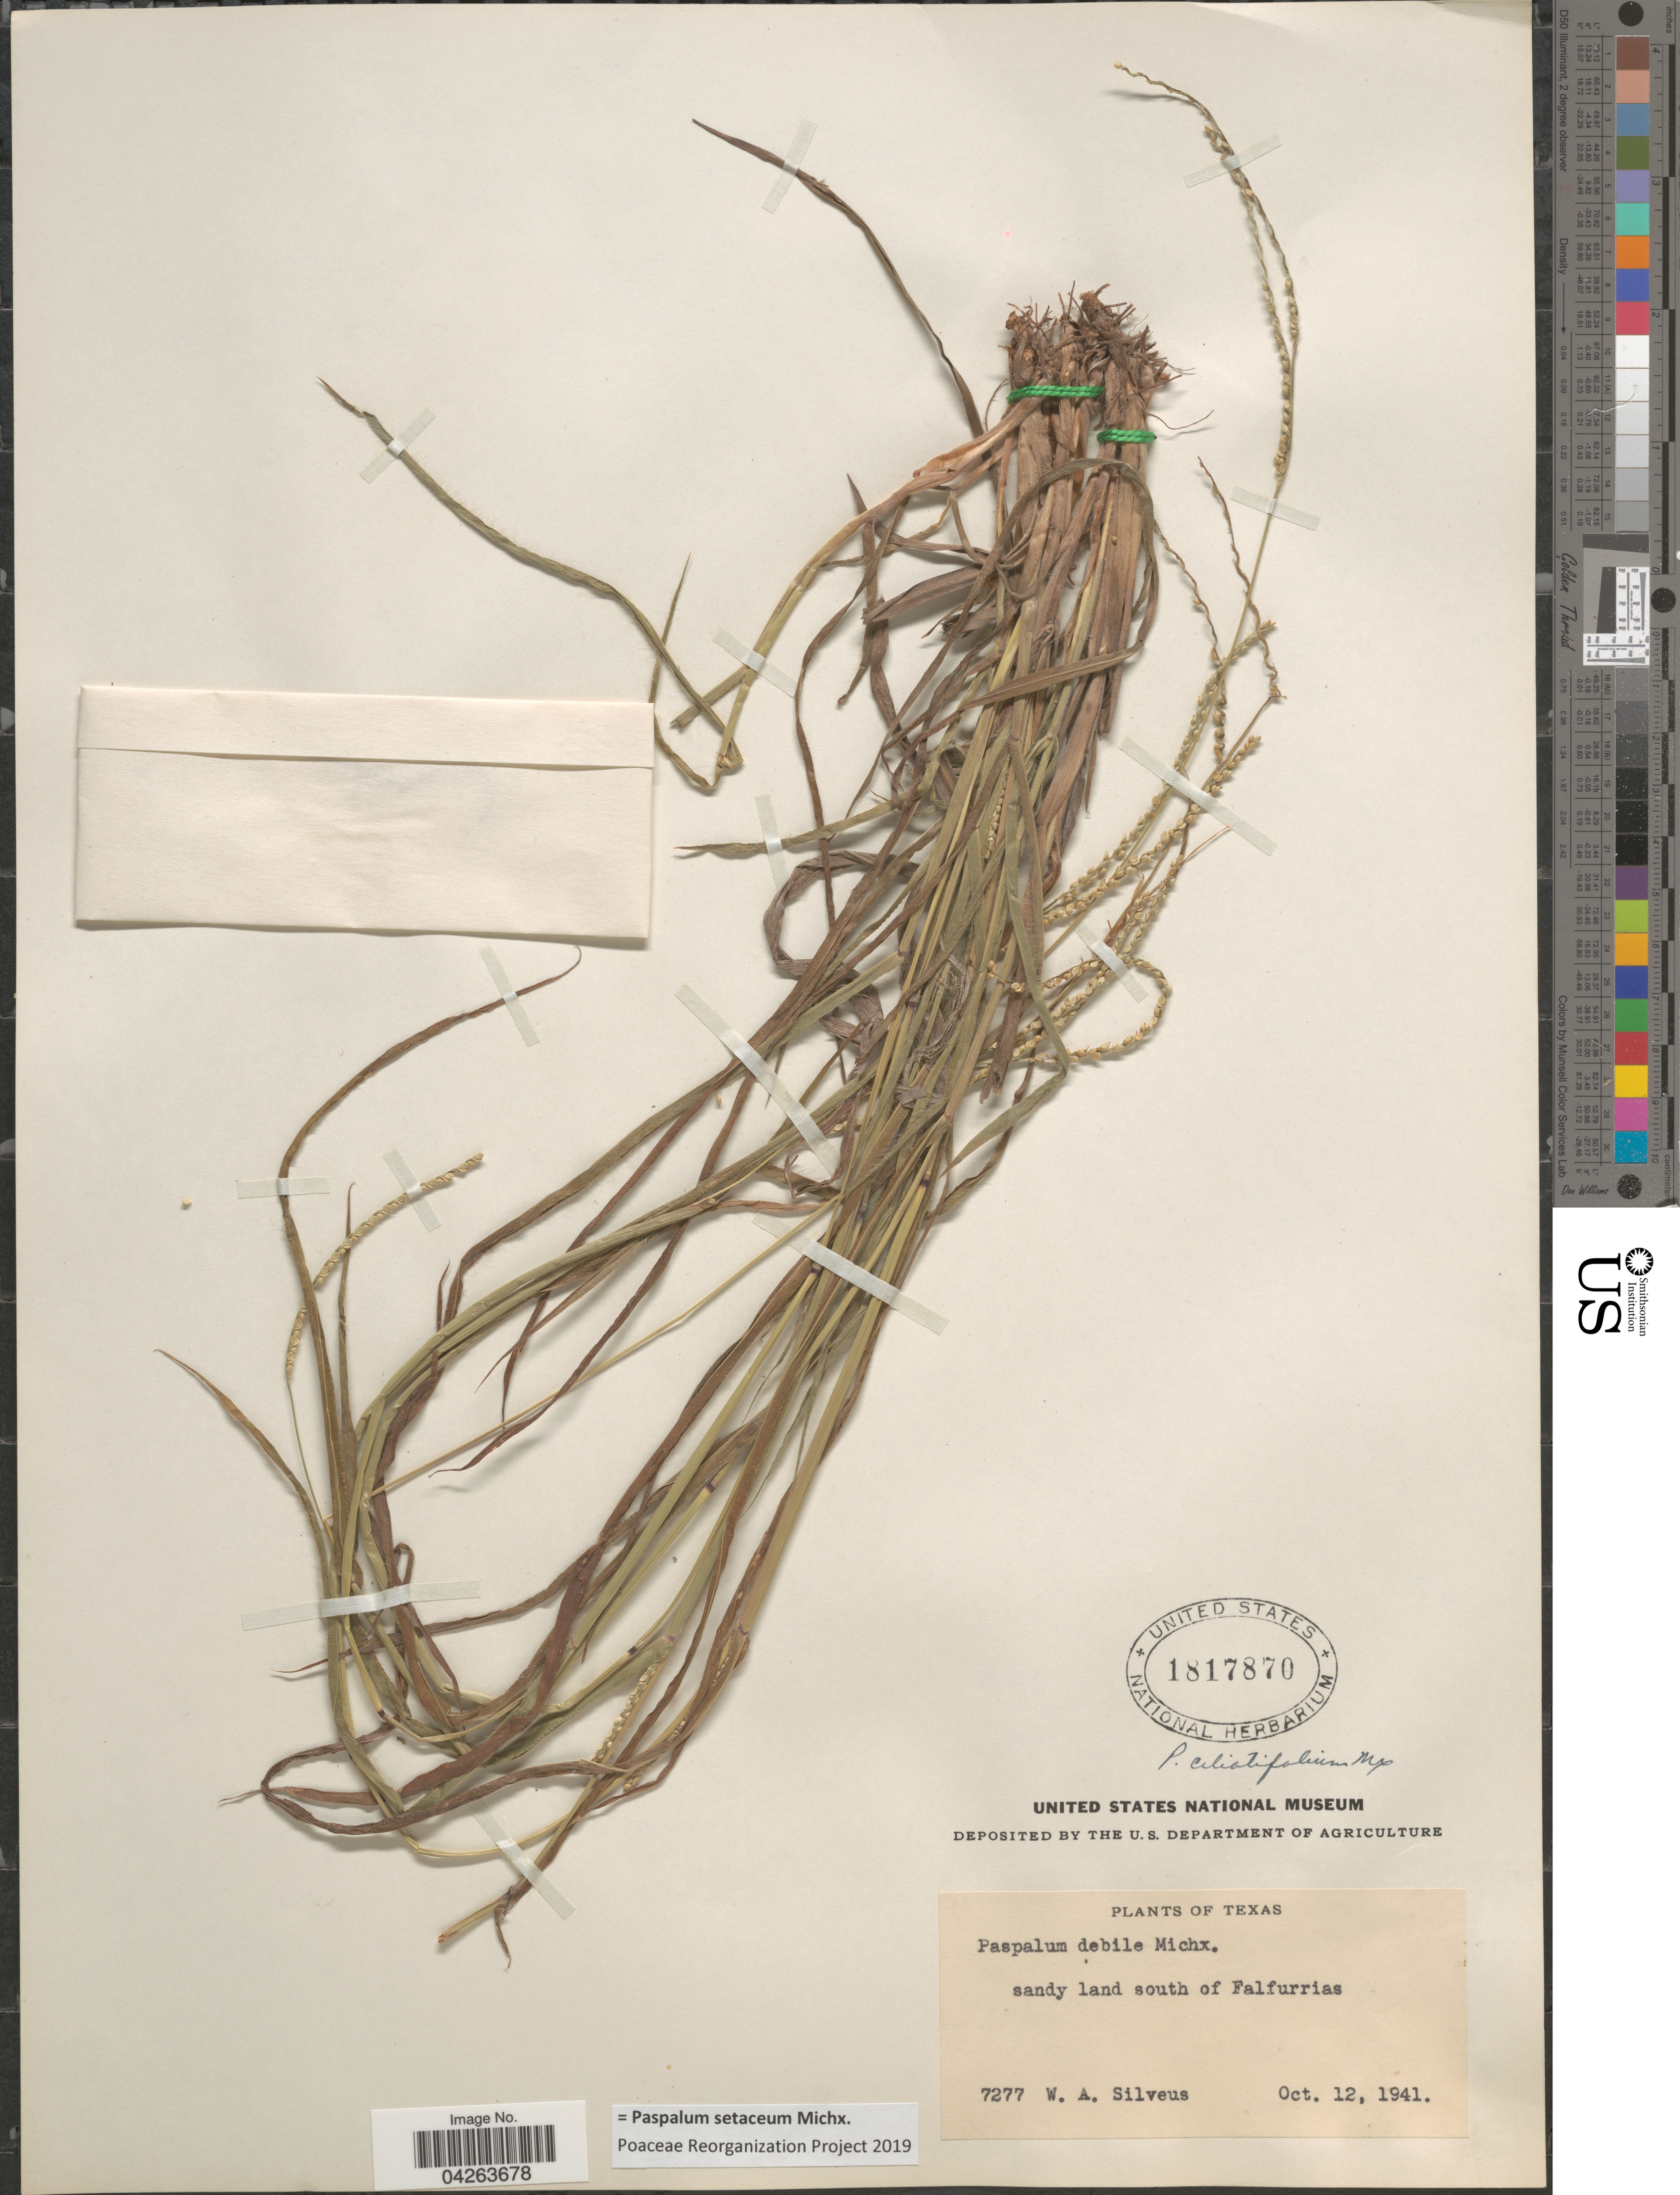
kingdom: Plantae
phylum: Tracheophyta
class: Liliopsida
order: Poales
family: Poaceae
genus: Paspalum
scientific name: Paspalum setaceum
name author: Michx.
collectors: W. Silveus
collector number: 7277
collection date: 1941-10-12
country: United States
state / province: Texas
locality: Sandy land south of Falfurrias.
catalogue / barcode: US 1817870